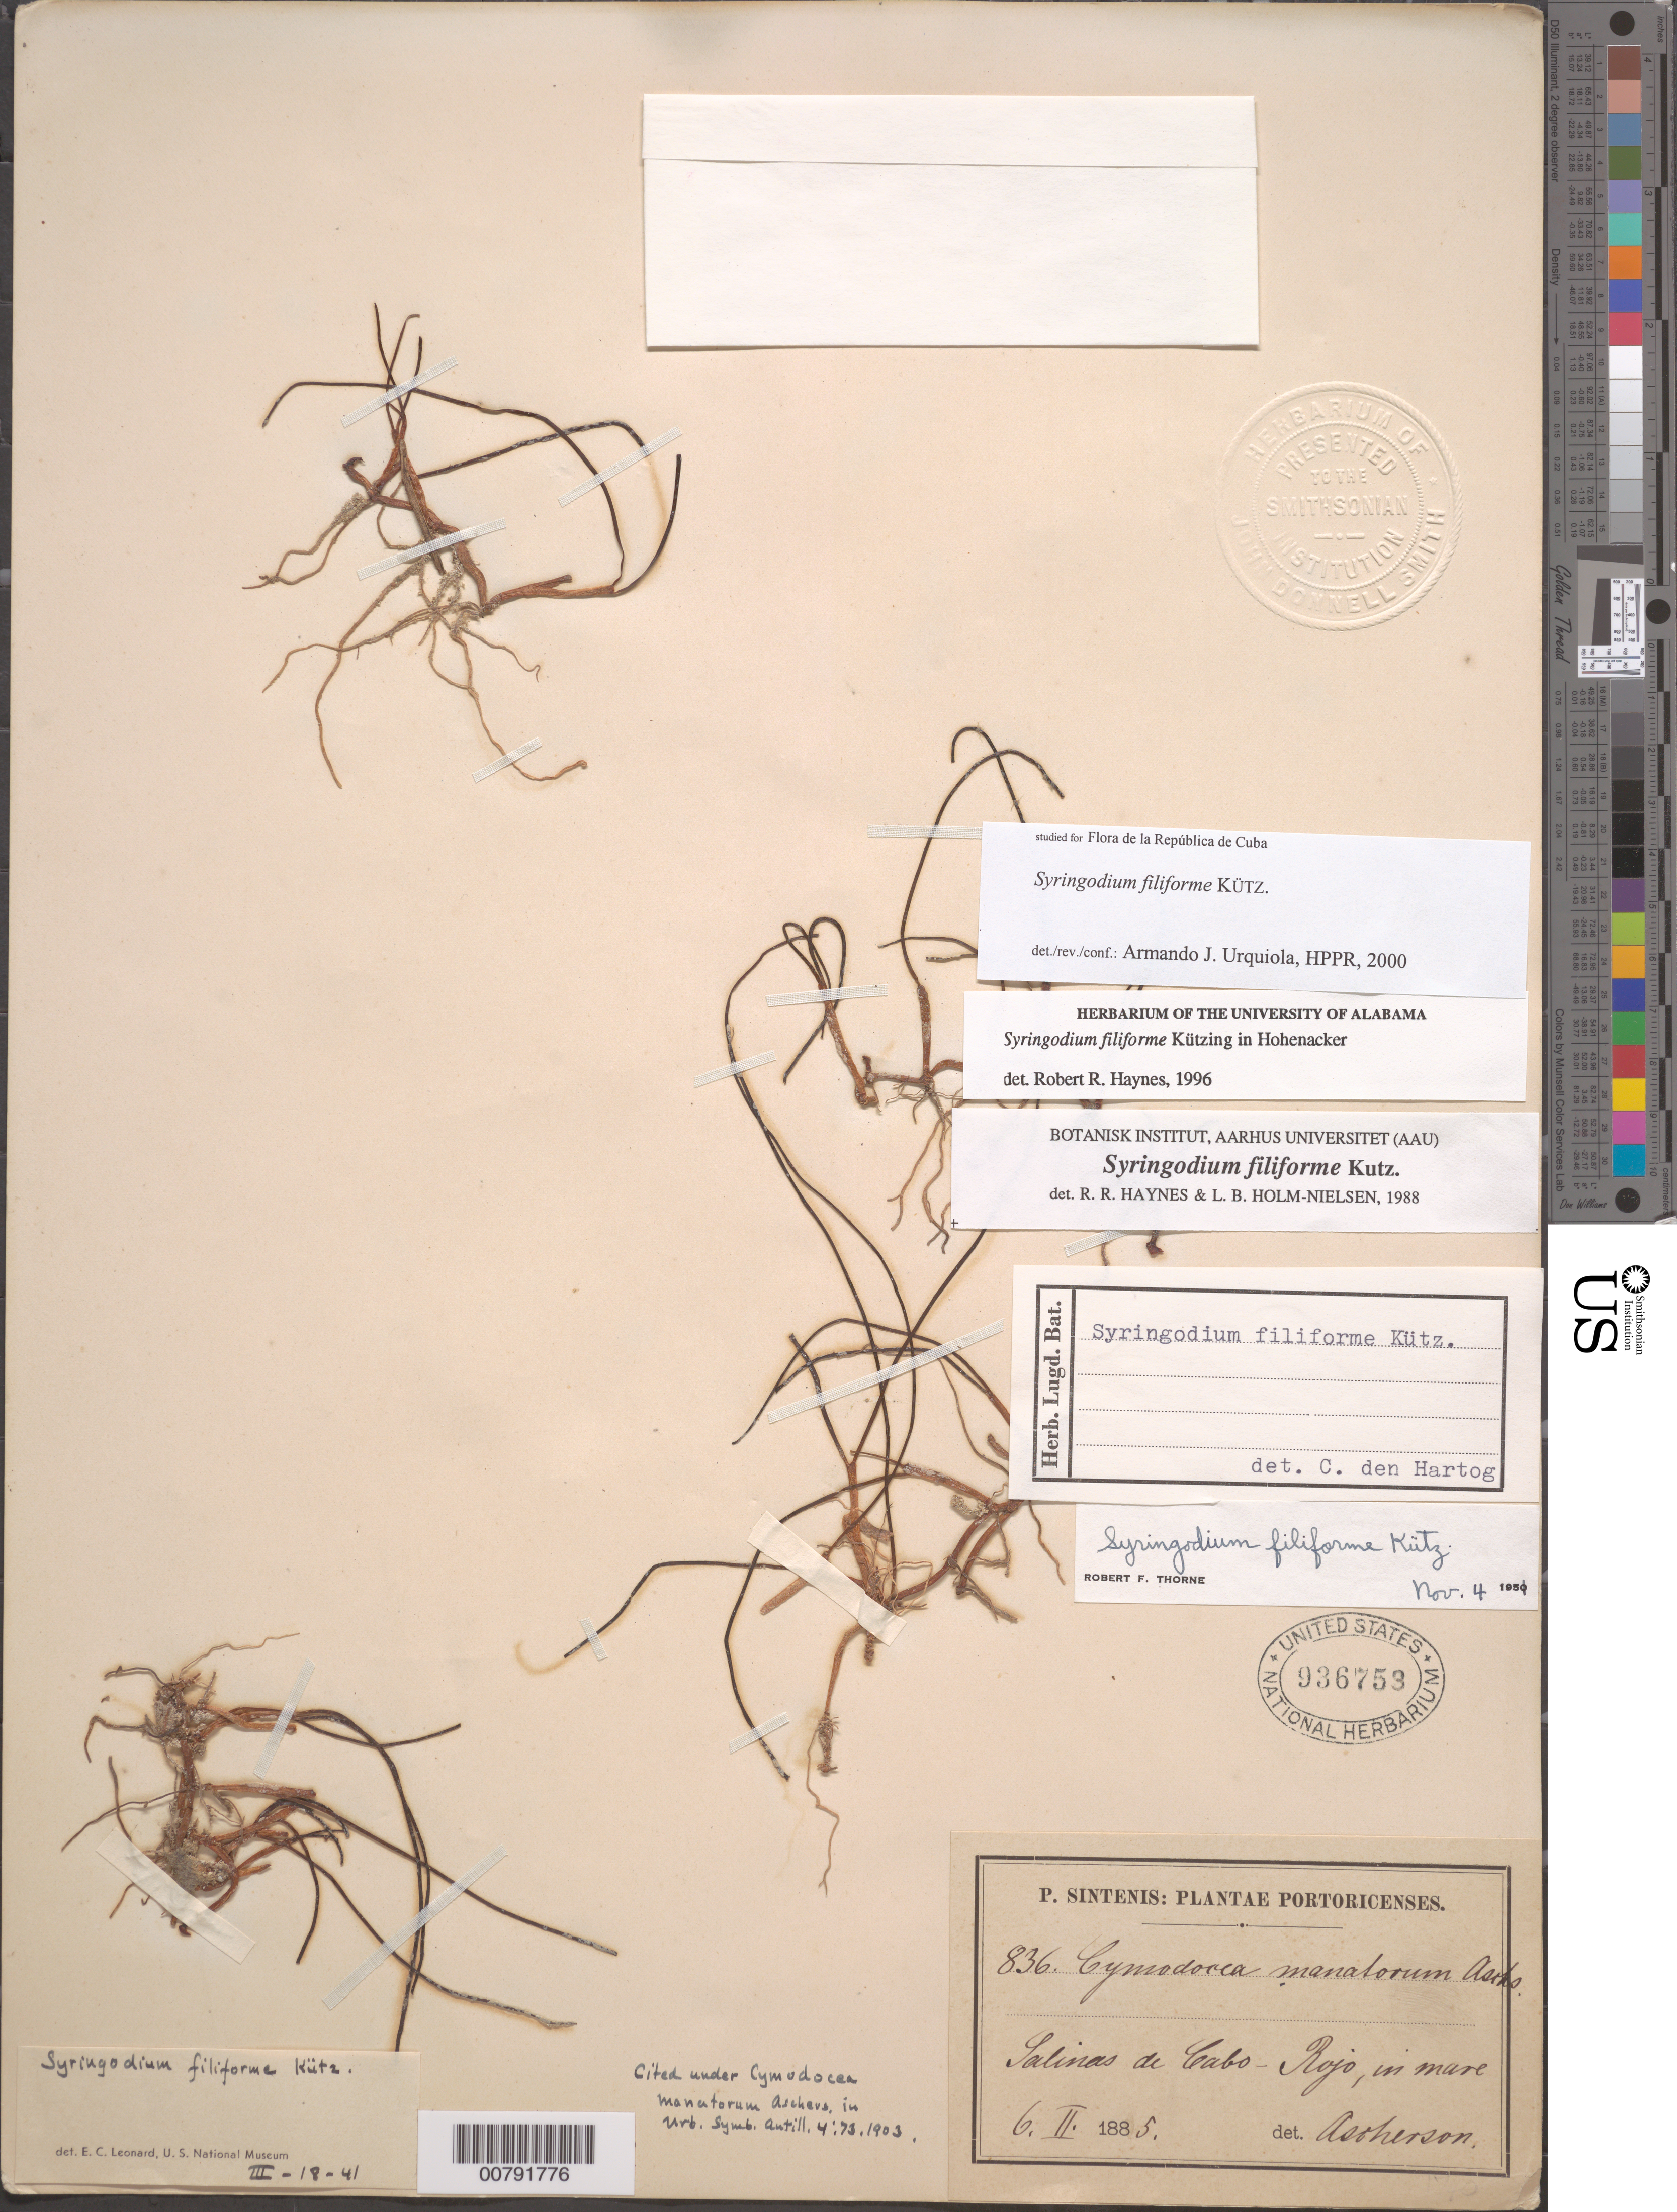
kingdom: Plantae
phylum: Tracheophyta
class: Liliopsida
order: Alismatales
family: Cymodoceaceae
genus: Syringodium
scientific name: Syringodium filiforme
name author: Kütz.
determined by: Urquiola, A. J., (HPPR)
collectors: P. Sintenis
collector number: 836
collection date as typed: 06 Feb 1885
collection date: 1885-02-06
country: Puerto Rico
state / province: Cabo Rojo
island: Puerto Rico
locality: Salinas de Cabo Rojo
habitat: In mare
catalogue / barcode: US 936753